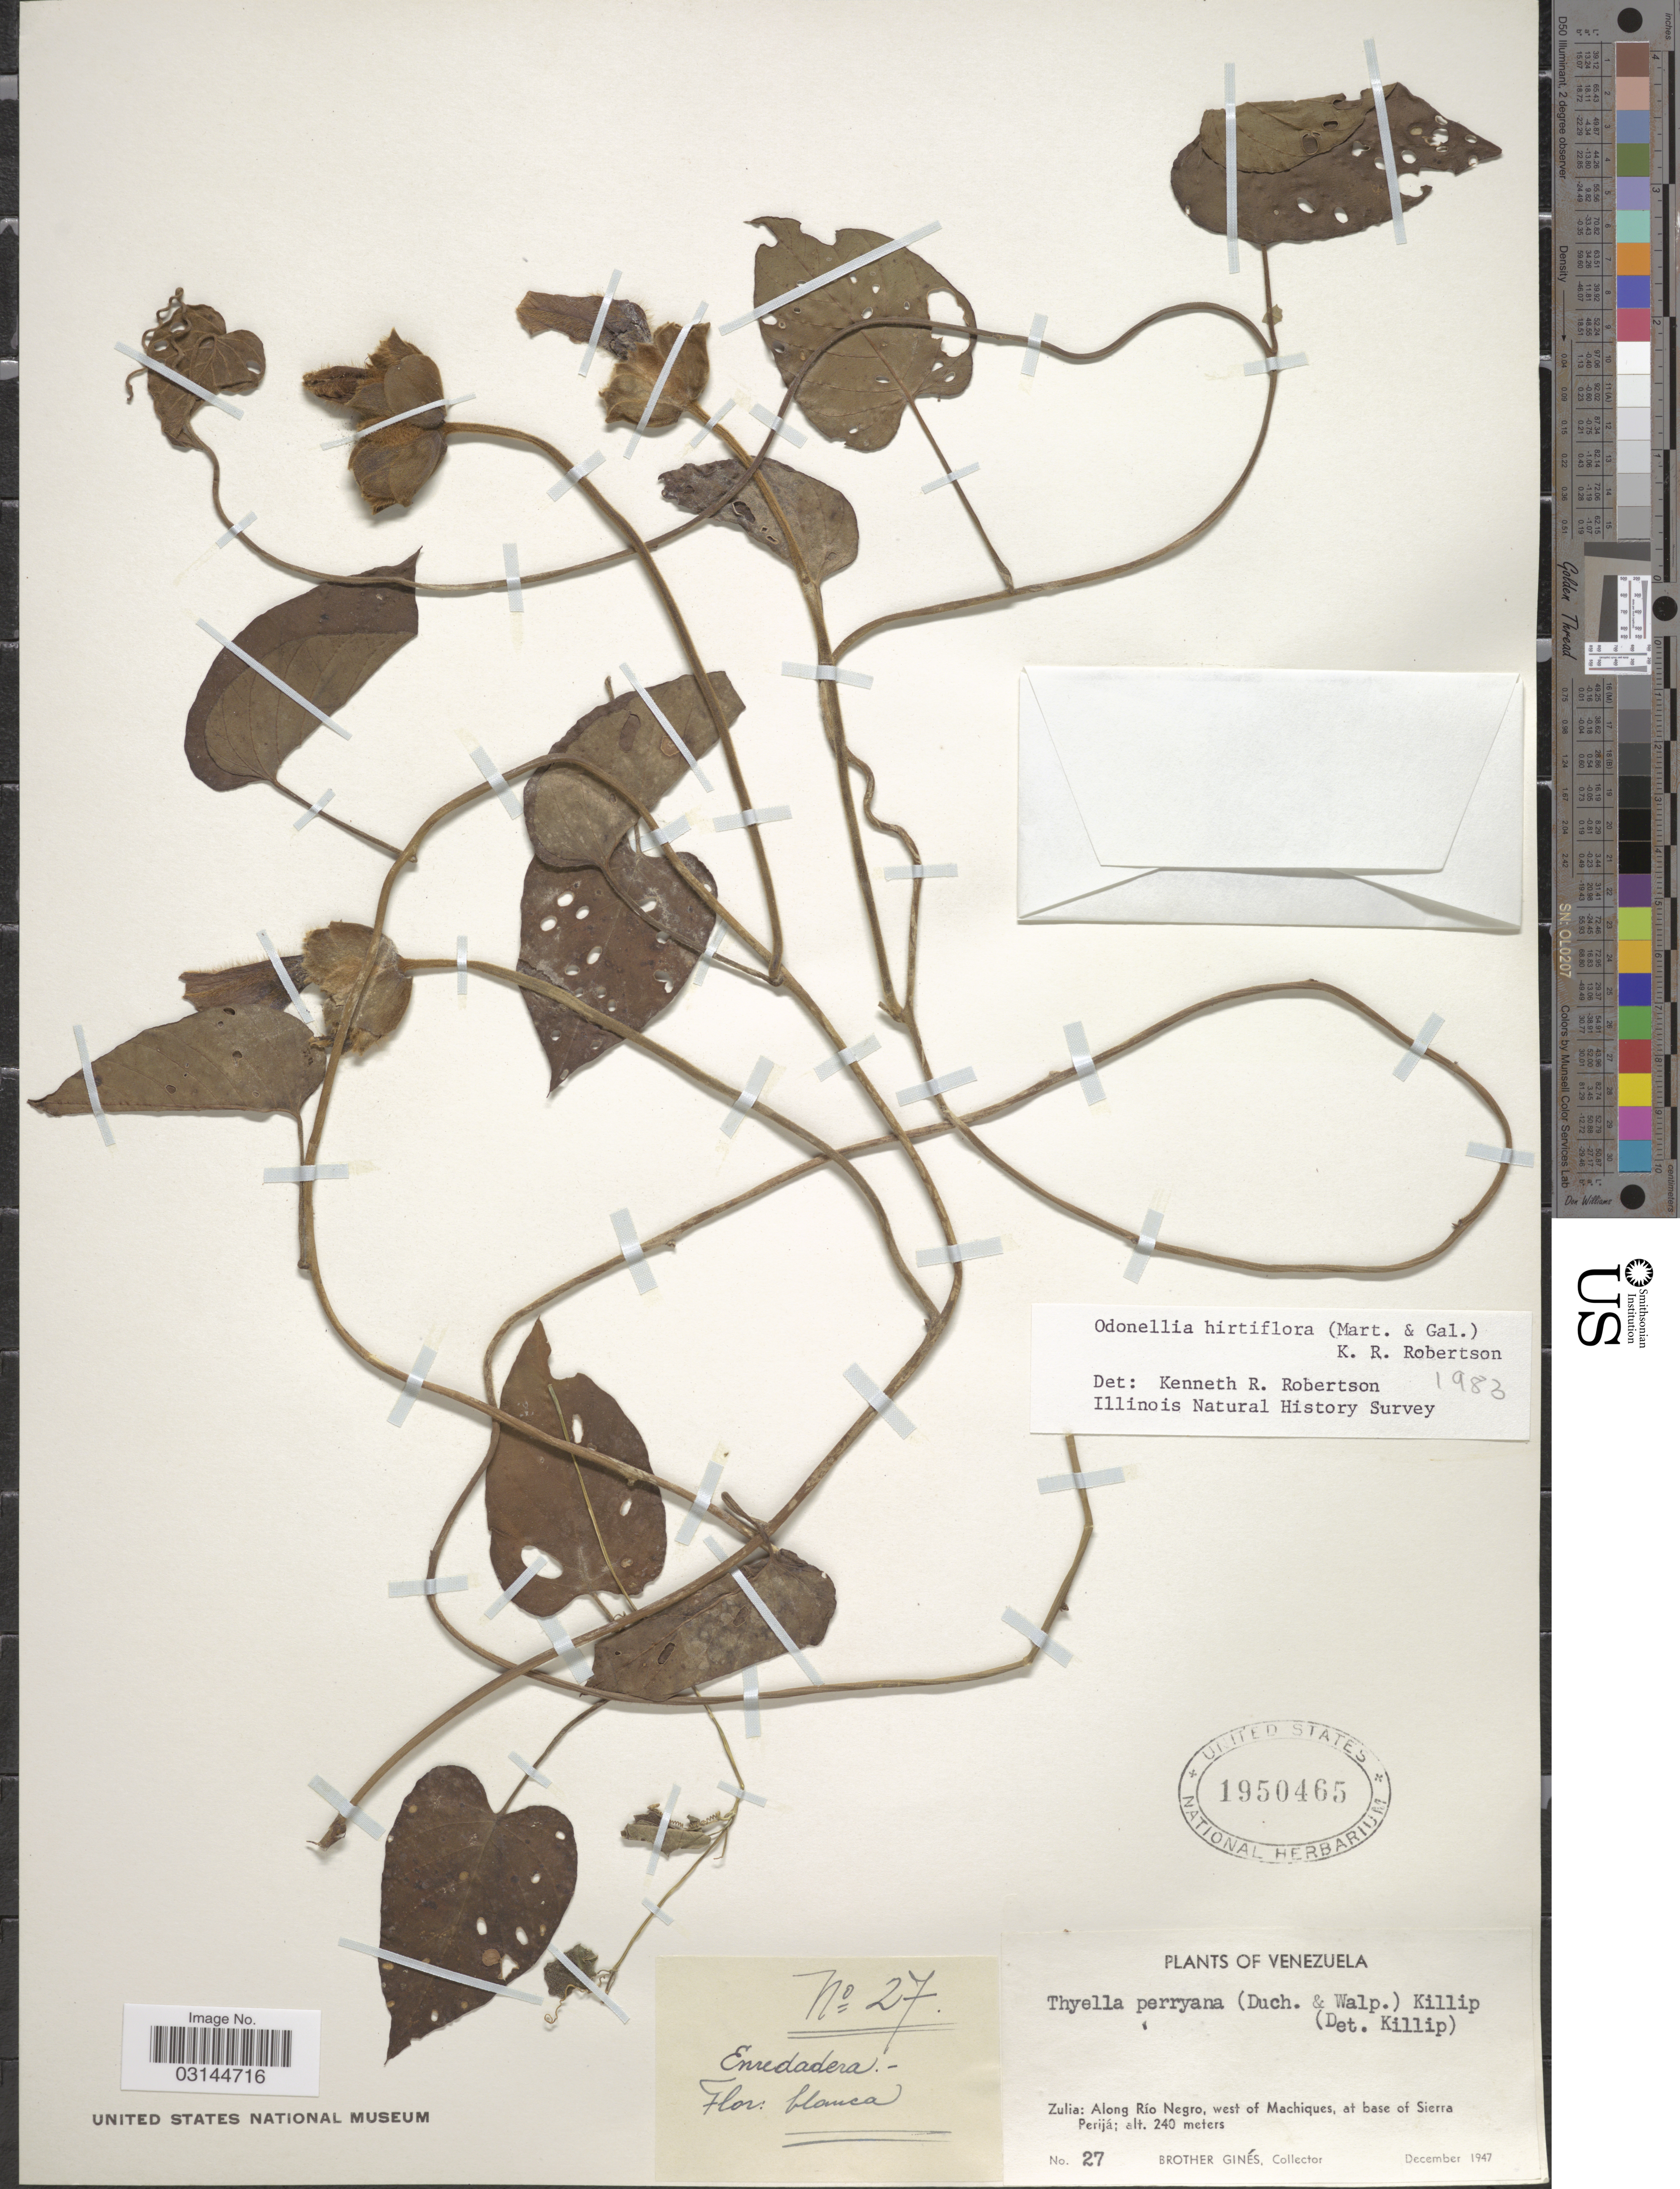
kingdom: Plantae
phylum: Tracheophyta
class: Magnoliopsida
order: Solanales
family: Convolvulaceae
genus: Odonellia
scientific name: Odonellia hirtiflora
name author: (M. Martens & Galeotti) K.R. Robertson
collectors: Bro. Gines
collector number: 27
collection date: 1947-12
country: Venezuela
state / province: Zulia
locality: Along Río Negro, west of Machiques, at base of Sierra Perijá.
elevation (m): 240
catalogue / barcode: US 1950465